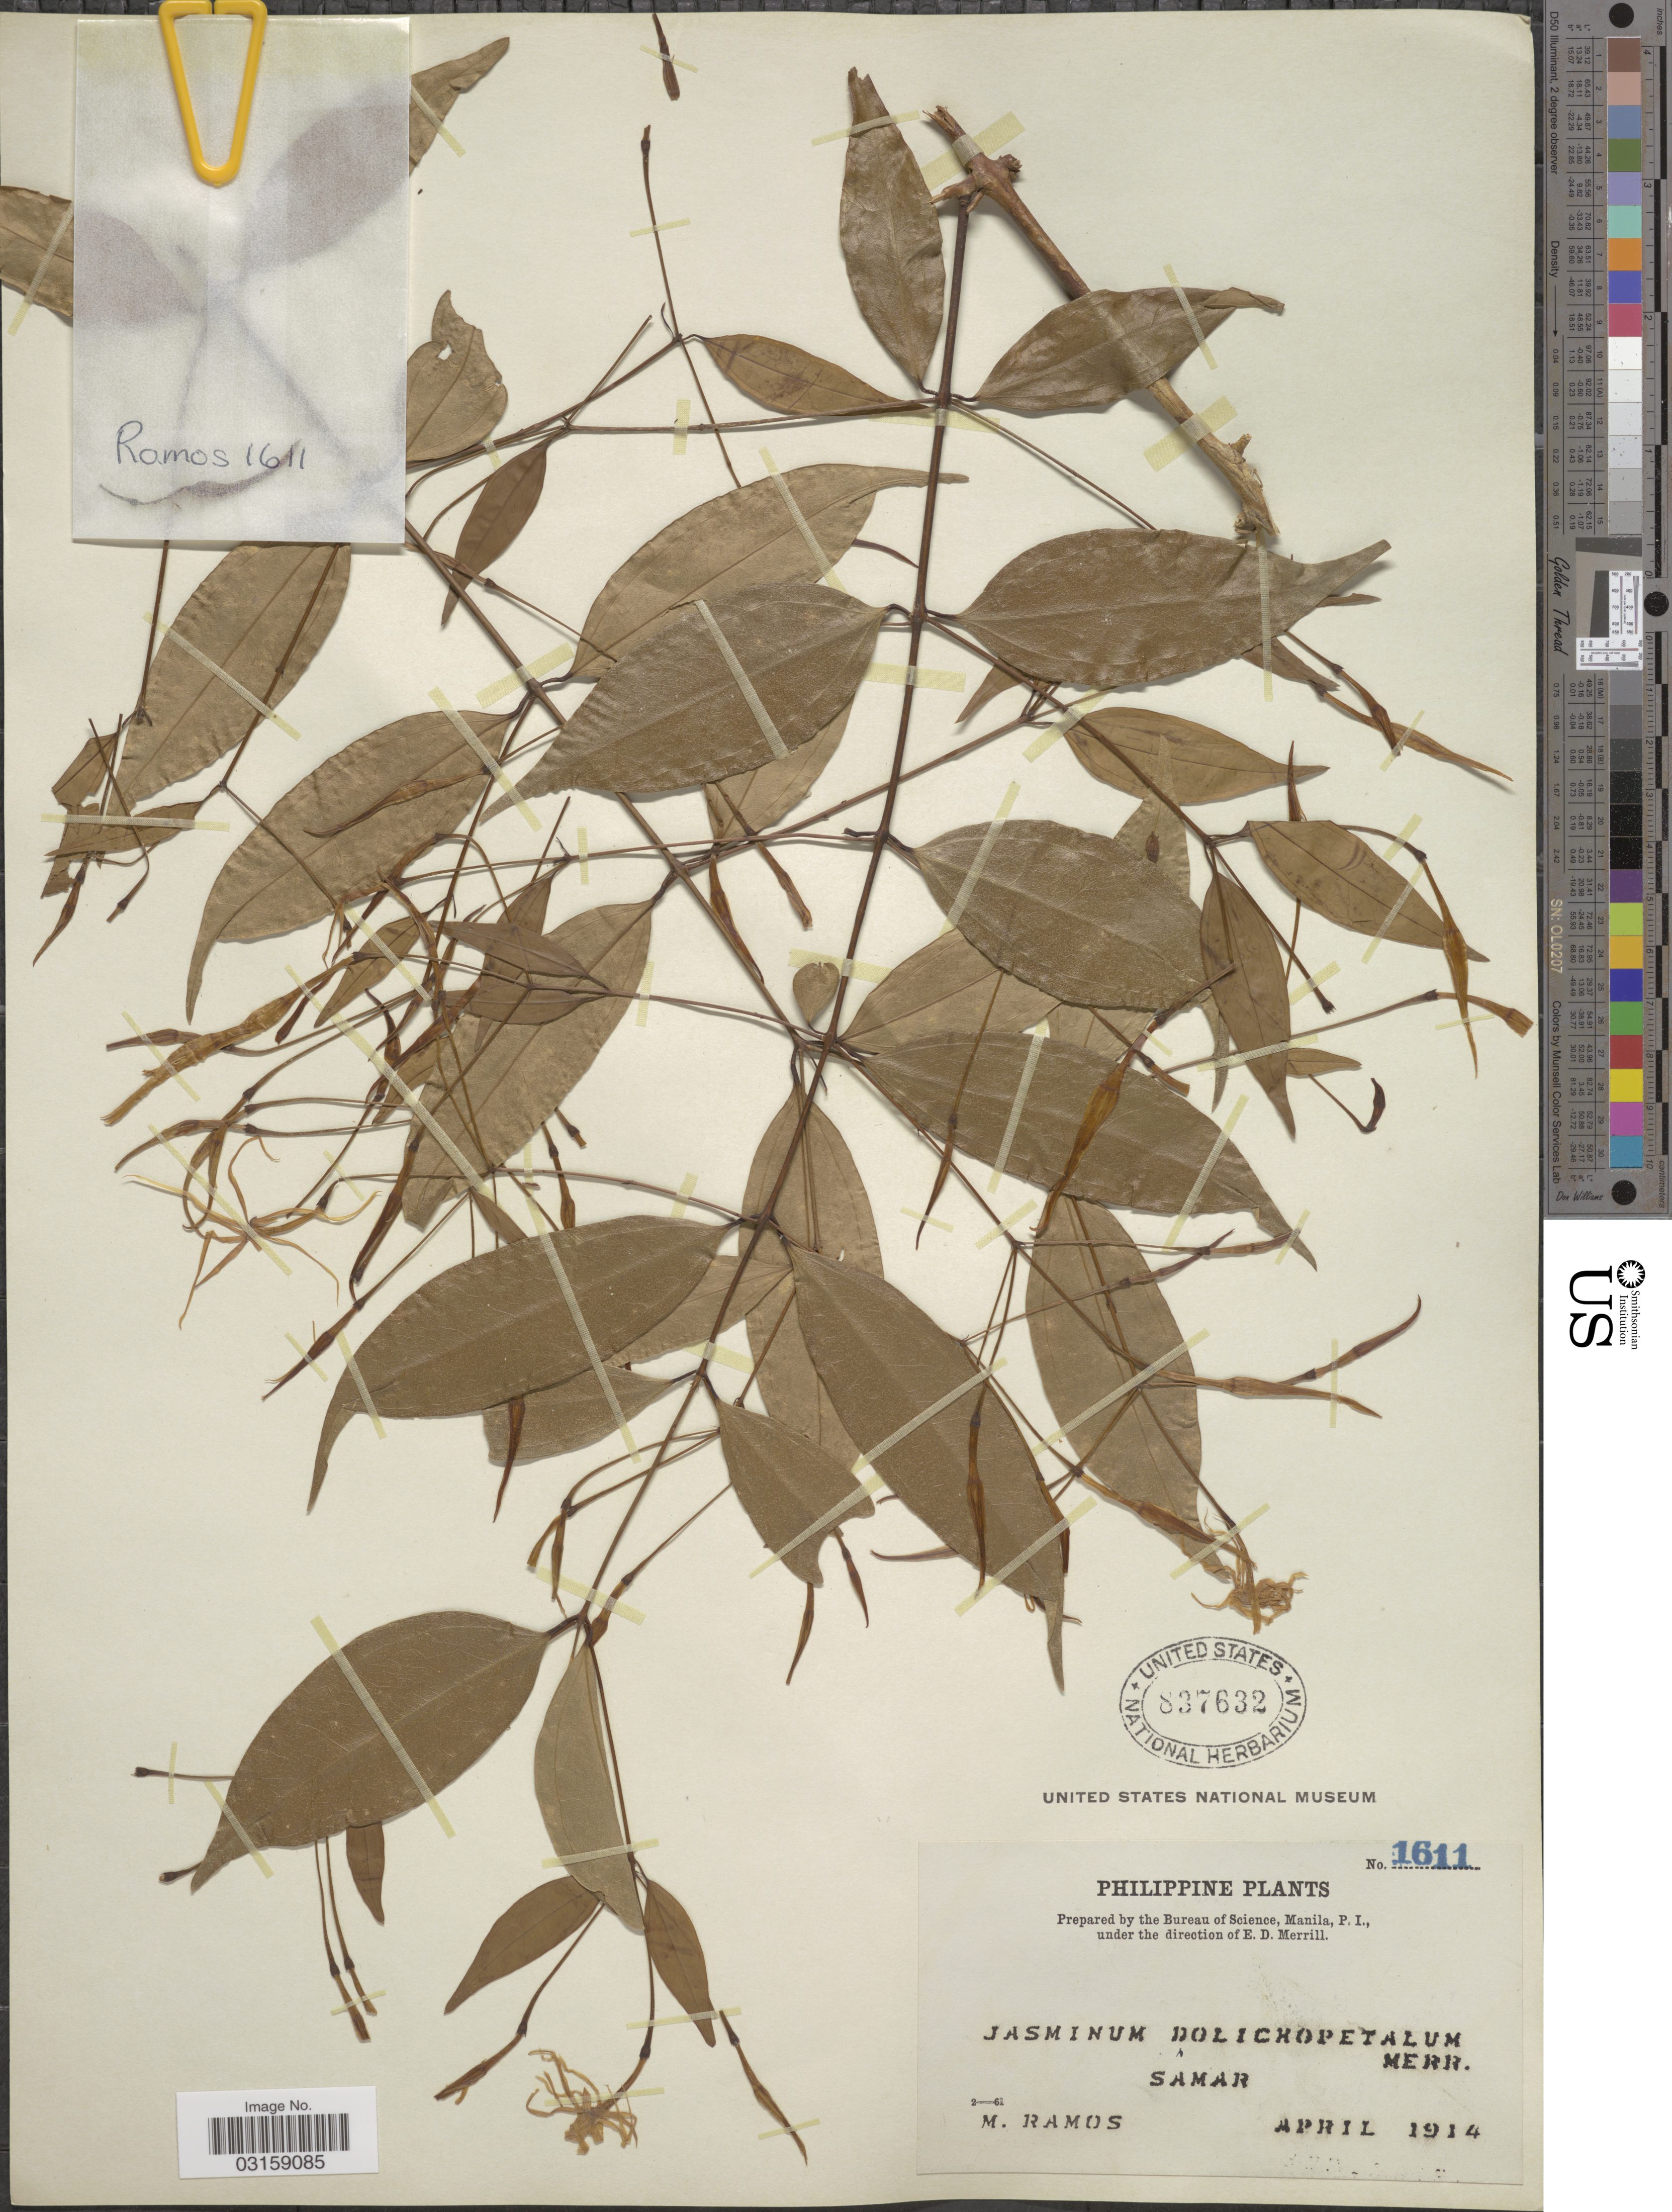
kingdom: Plantae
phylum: Tracheophyta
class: Magnoliopsida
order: Lamiales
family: Oleaceae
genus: Jasminum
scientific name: Jasminum dolichopetalum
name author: Merr. & Rolfe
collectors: M. Ramos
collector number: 1611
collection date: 1914-04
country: Philippines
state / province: Eastern Visayas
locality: Samar.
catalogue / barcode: US 837632